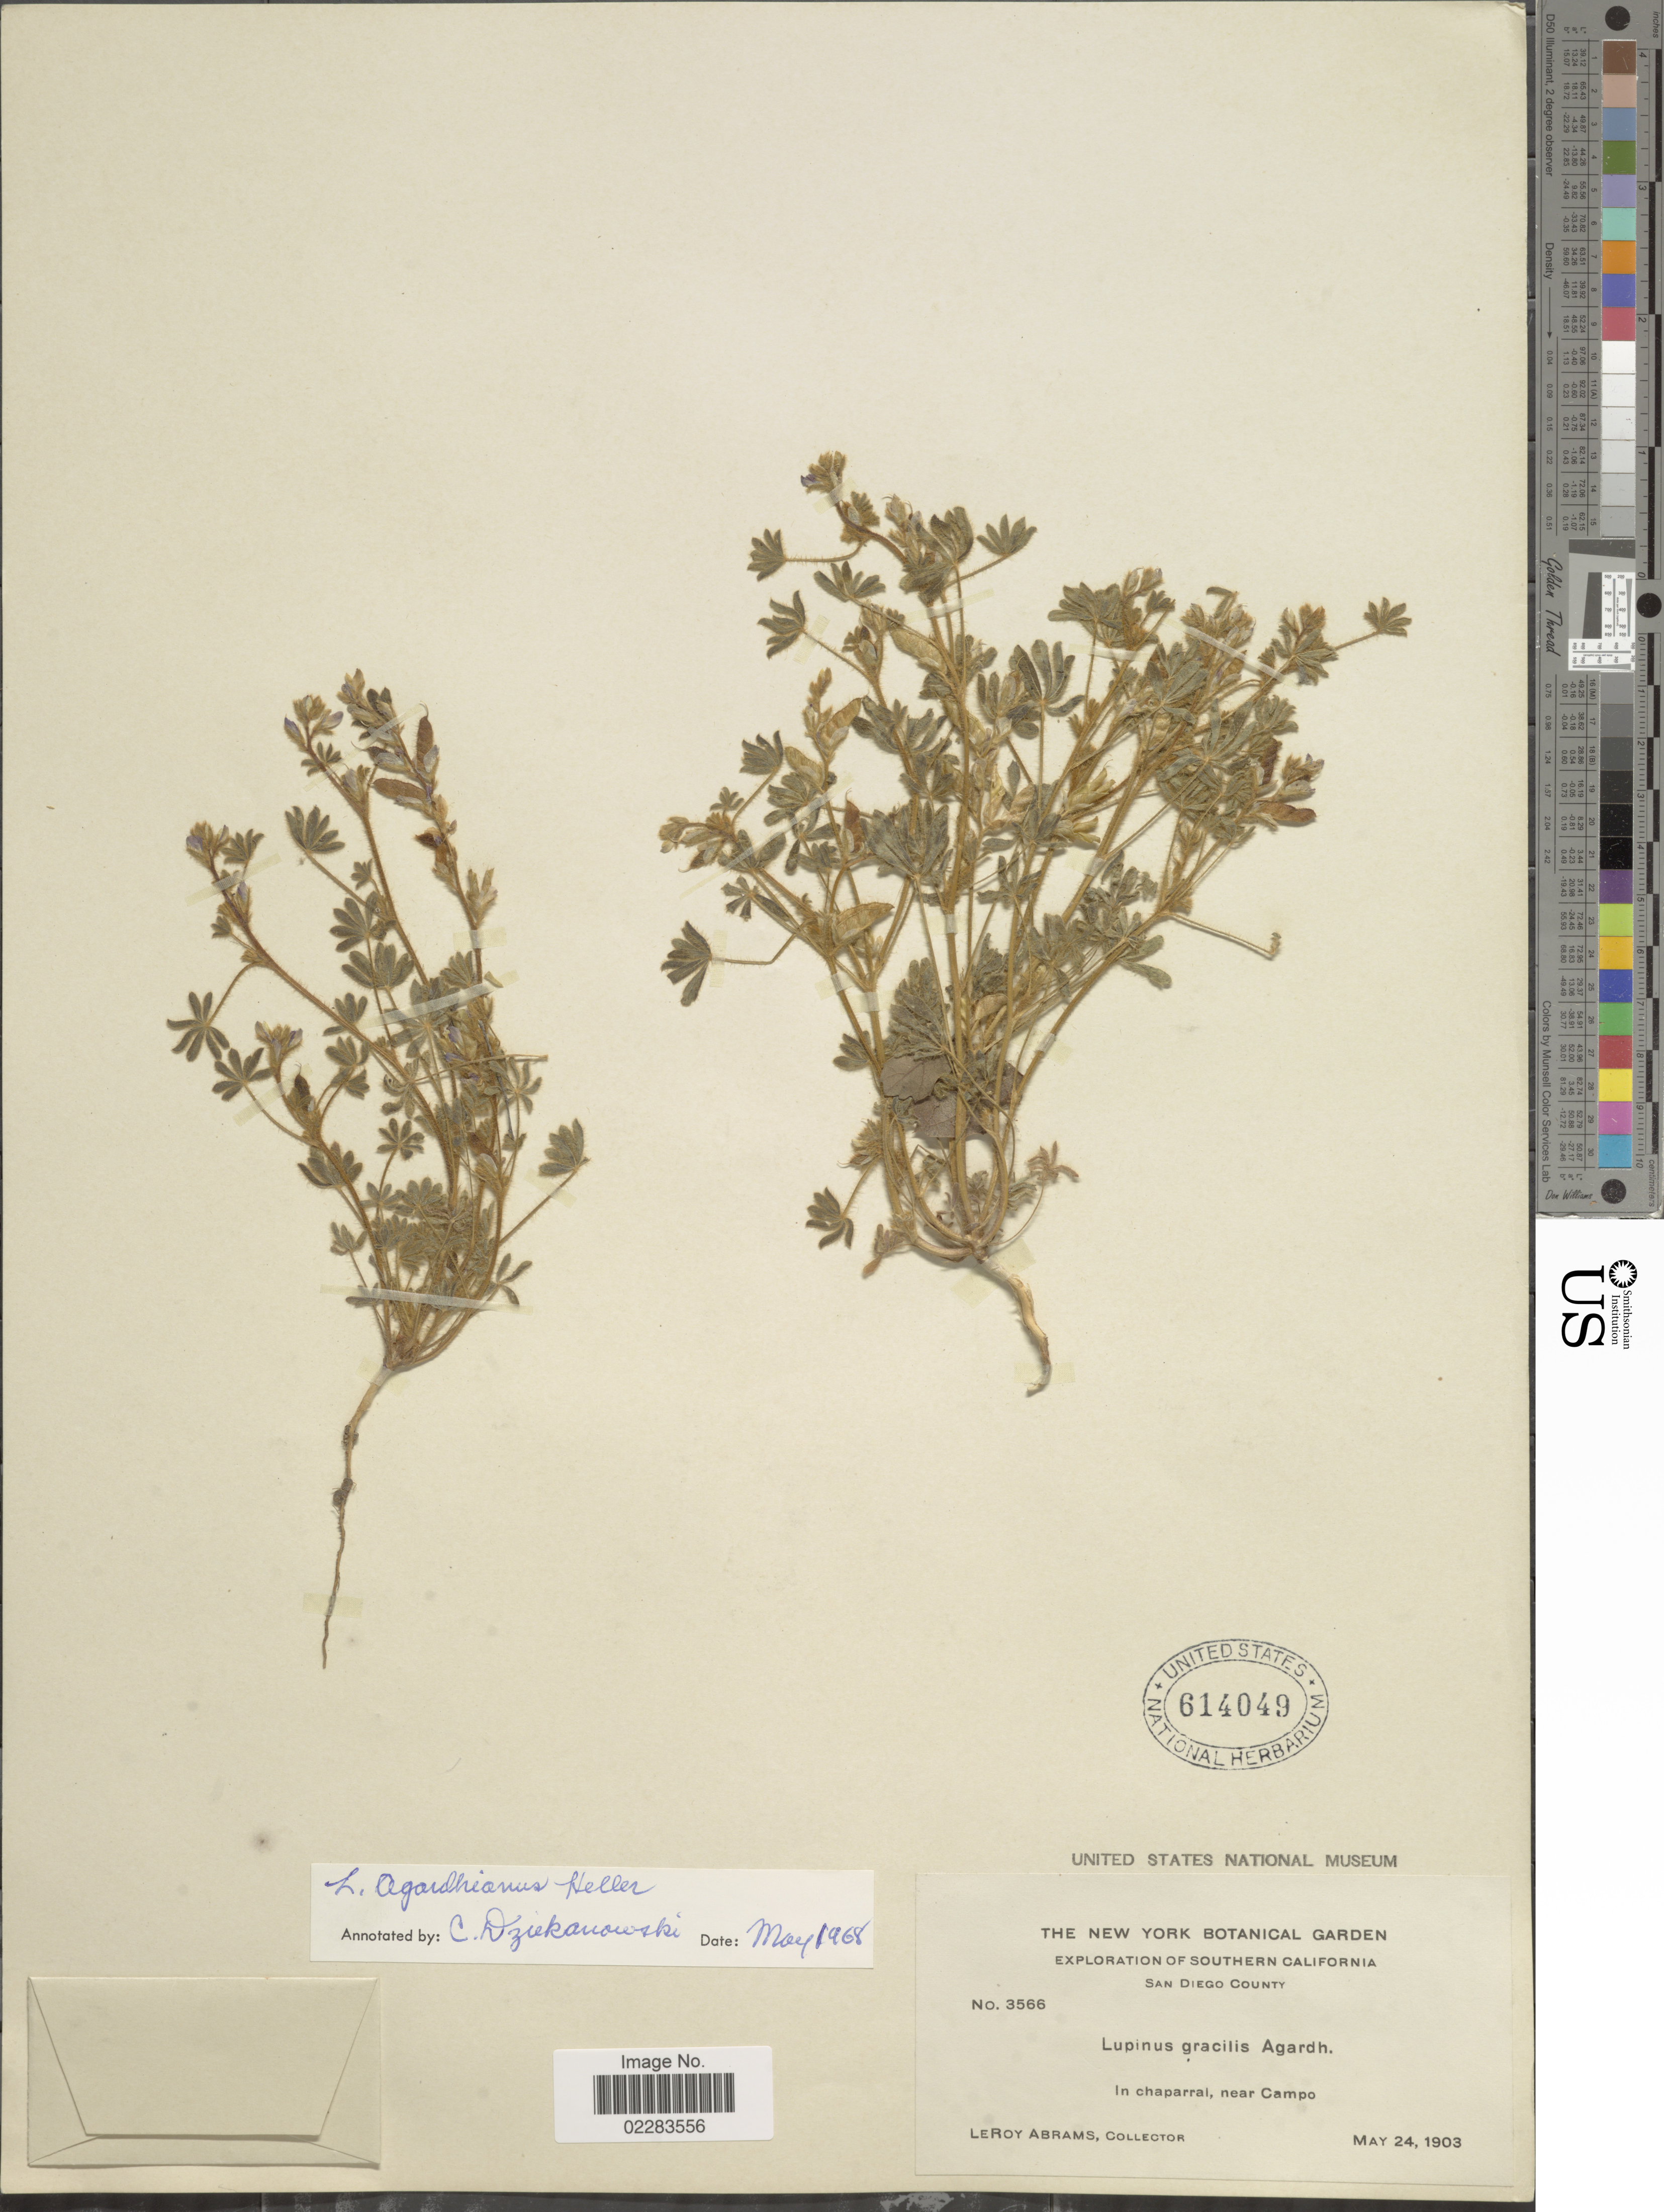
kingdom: Plantae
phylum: Tracheophyta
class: Magnoliopsida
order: Fabales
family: Fabaceae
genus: Lupinus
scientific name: Lupinus agardhianus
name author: A. Heller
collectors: L. Abrams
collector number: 3566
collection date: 1903-05-24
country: United States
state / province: California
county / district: San Diego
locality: Southern California. San Diego County. In chaparral, near Campo.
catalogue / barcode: US 614049